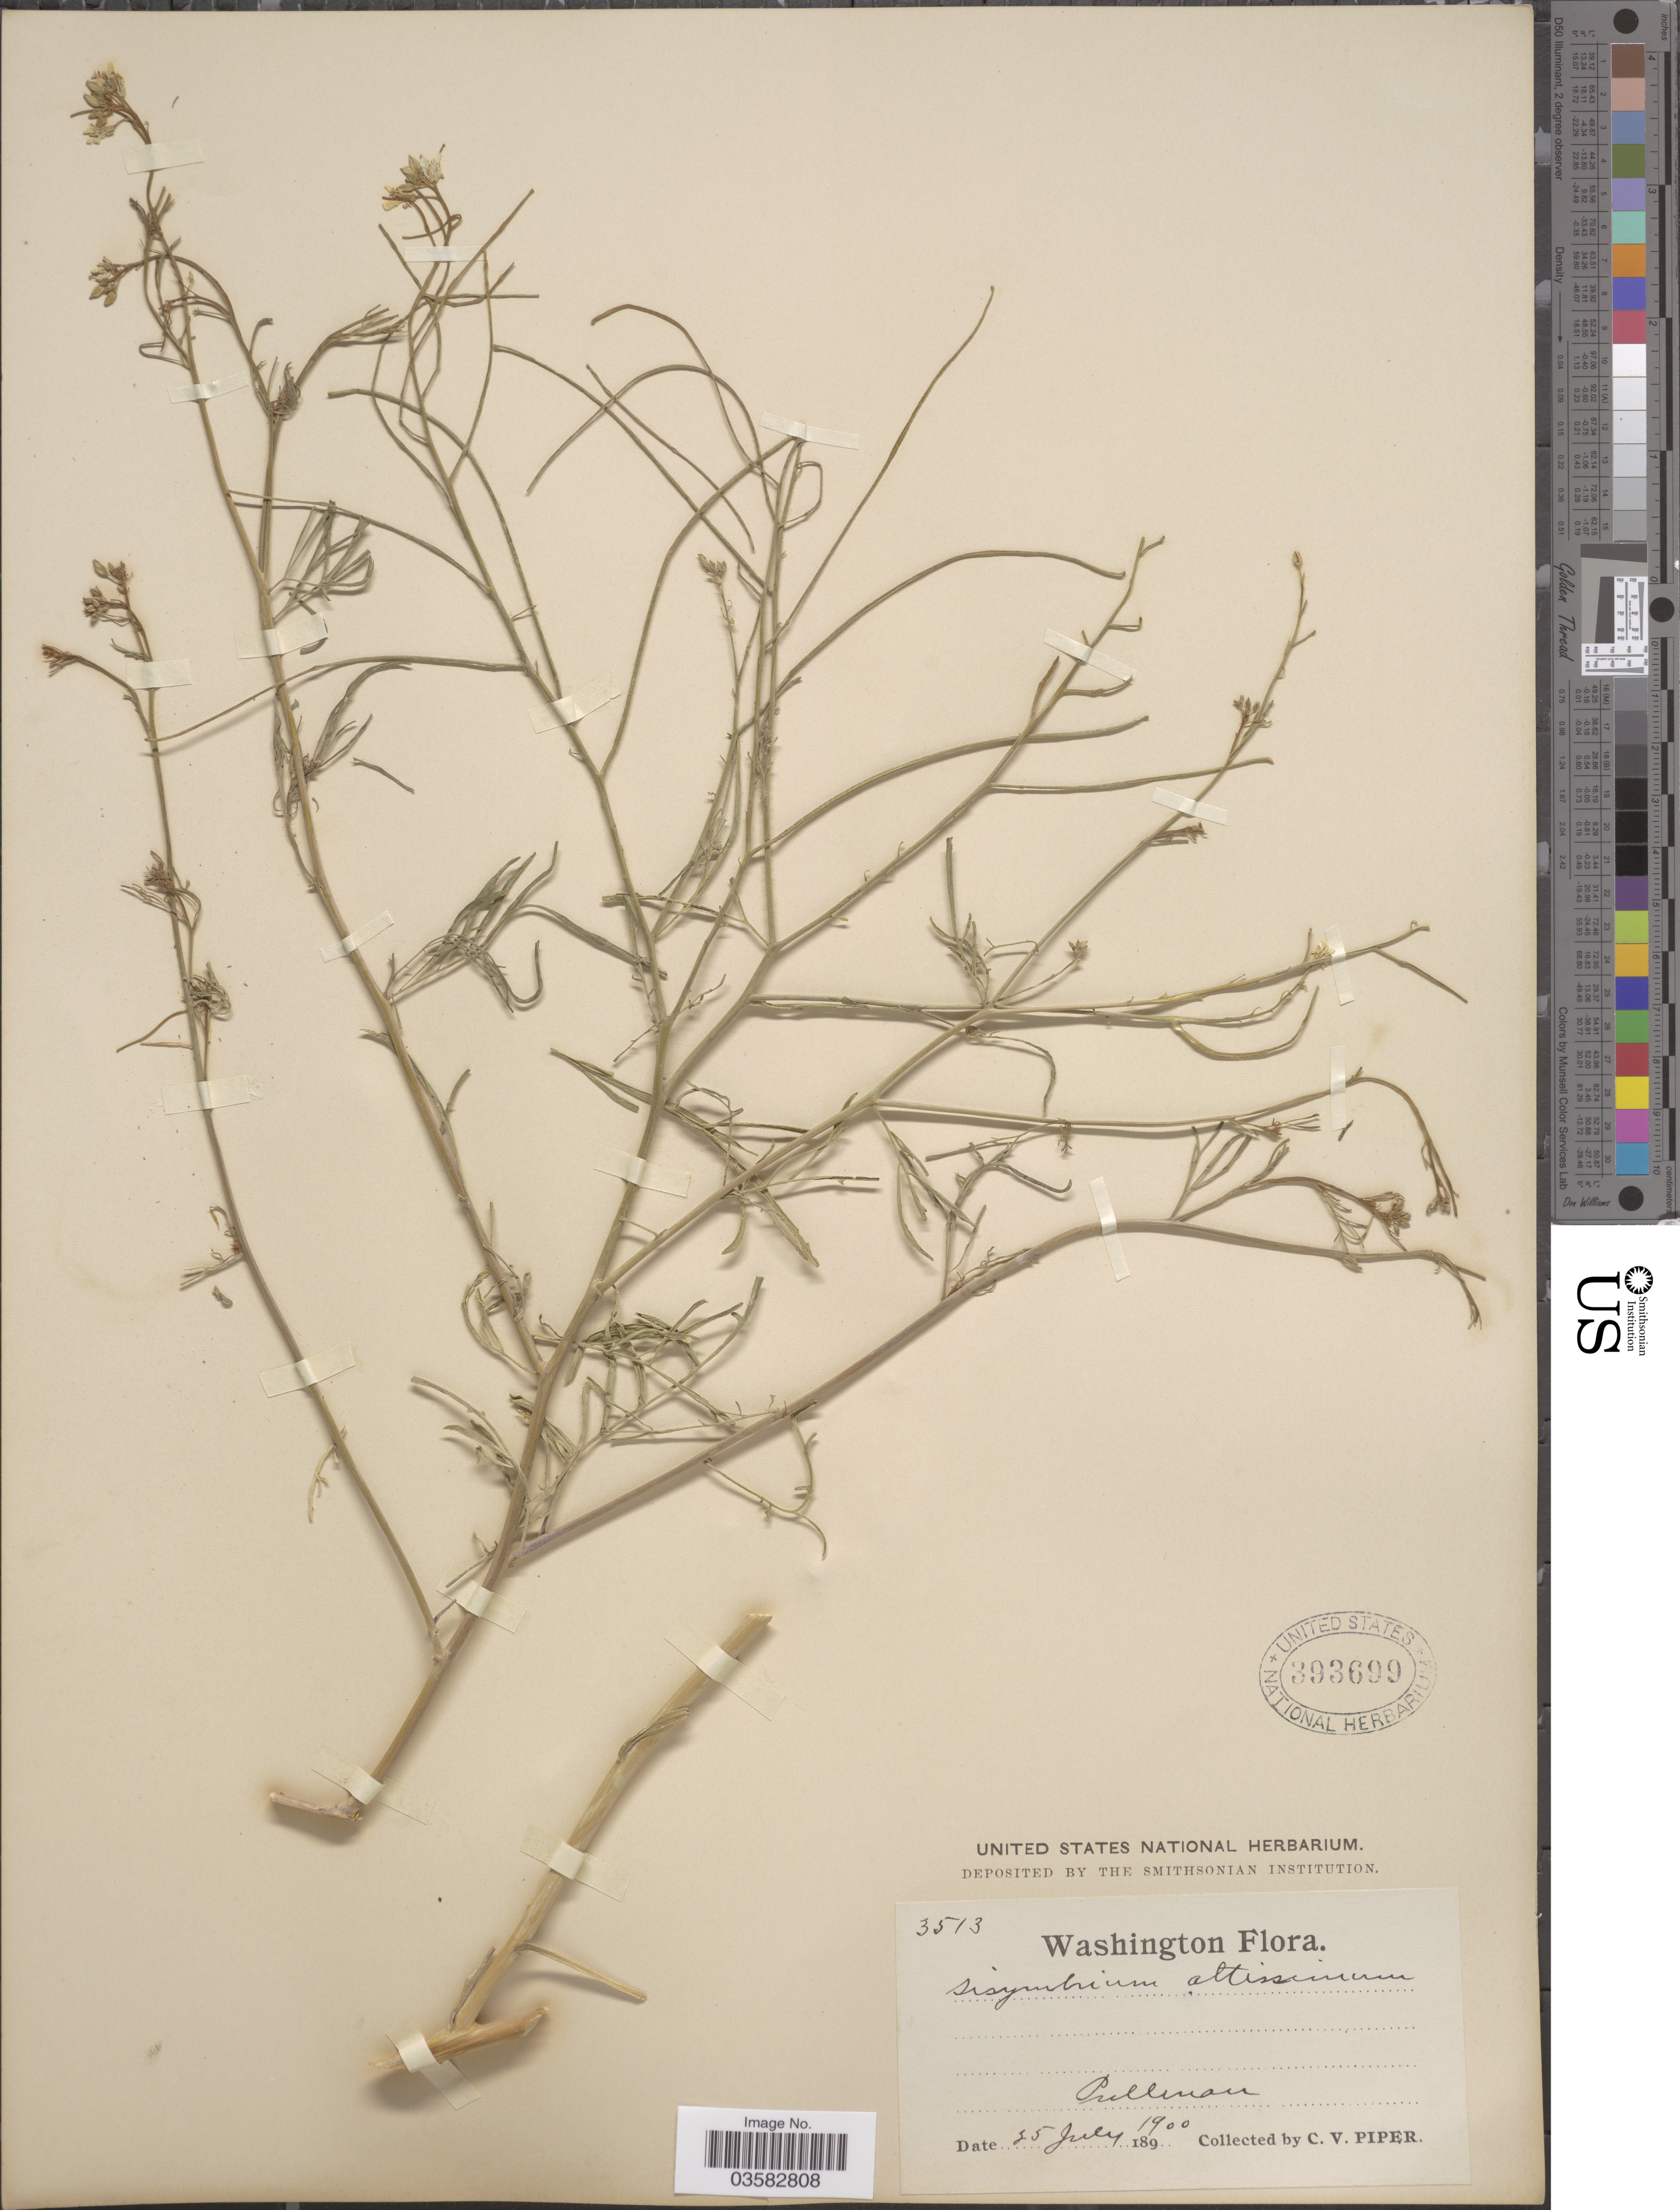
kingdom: Plantae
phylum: Tracheophyta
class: Magnoliopsida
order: Brassicales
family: Brassicaceae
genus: Sisymbrium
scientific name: Sisymbrium altissimum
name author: L.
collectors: C. V. Piper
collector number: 3513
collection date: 1900-07-25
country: United States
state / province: Washington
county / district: Whitman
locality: Pullman.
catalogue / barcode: US 393699